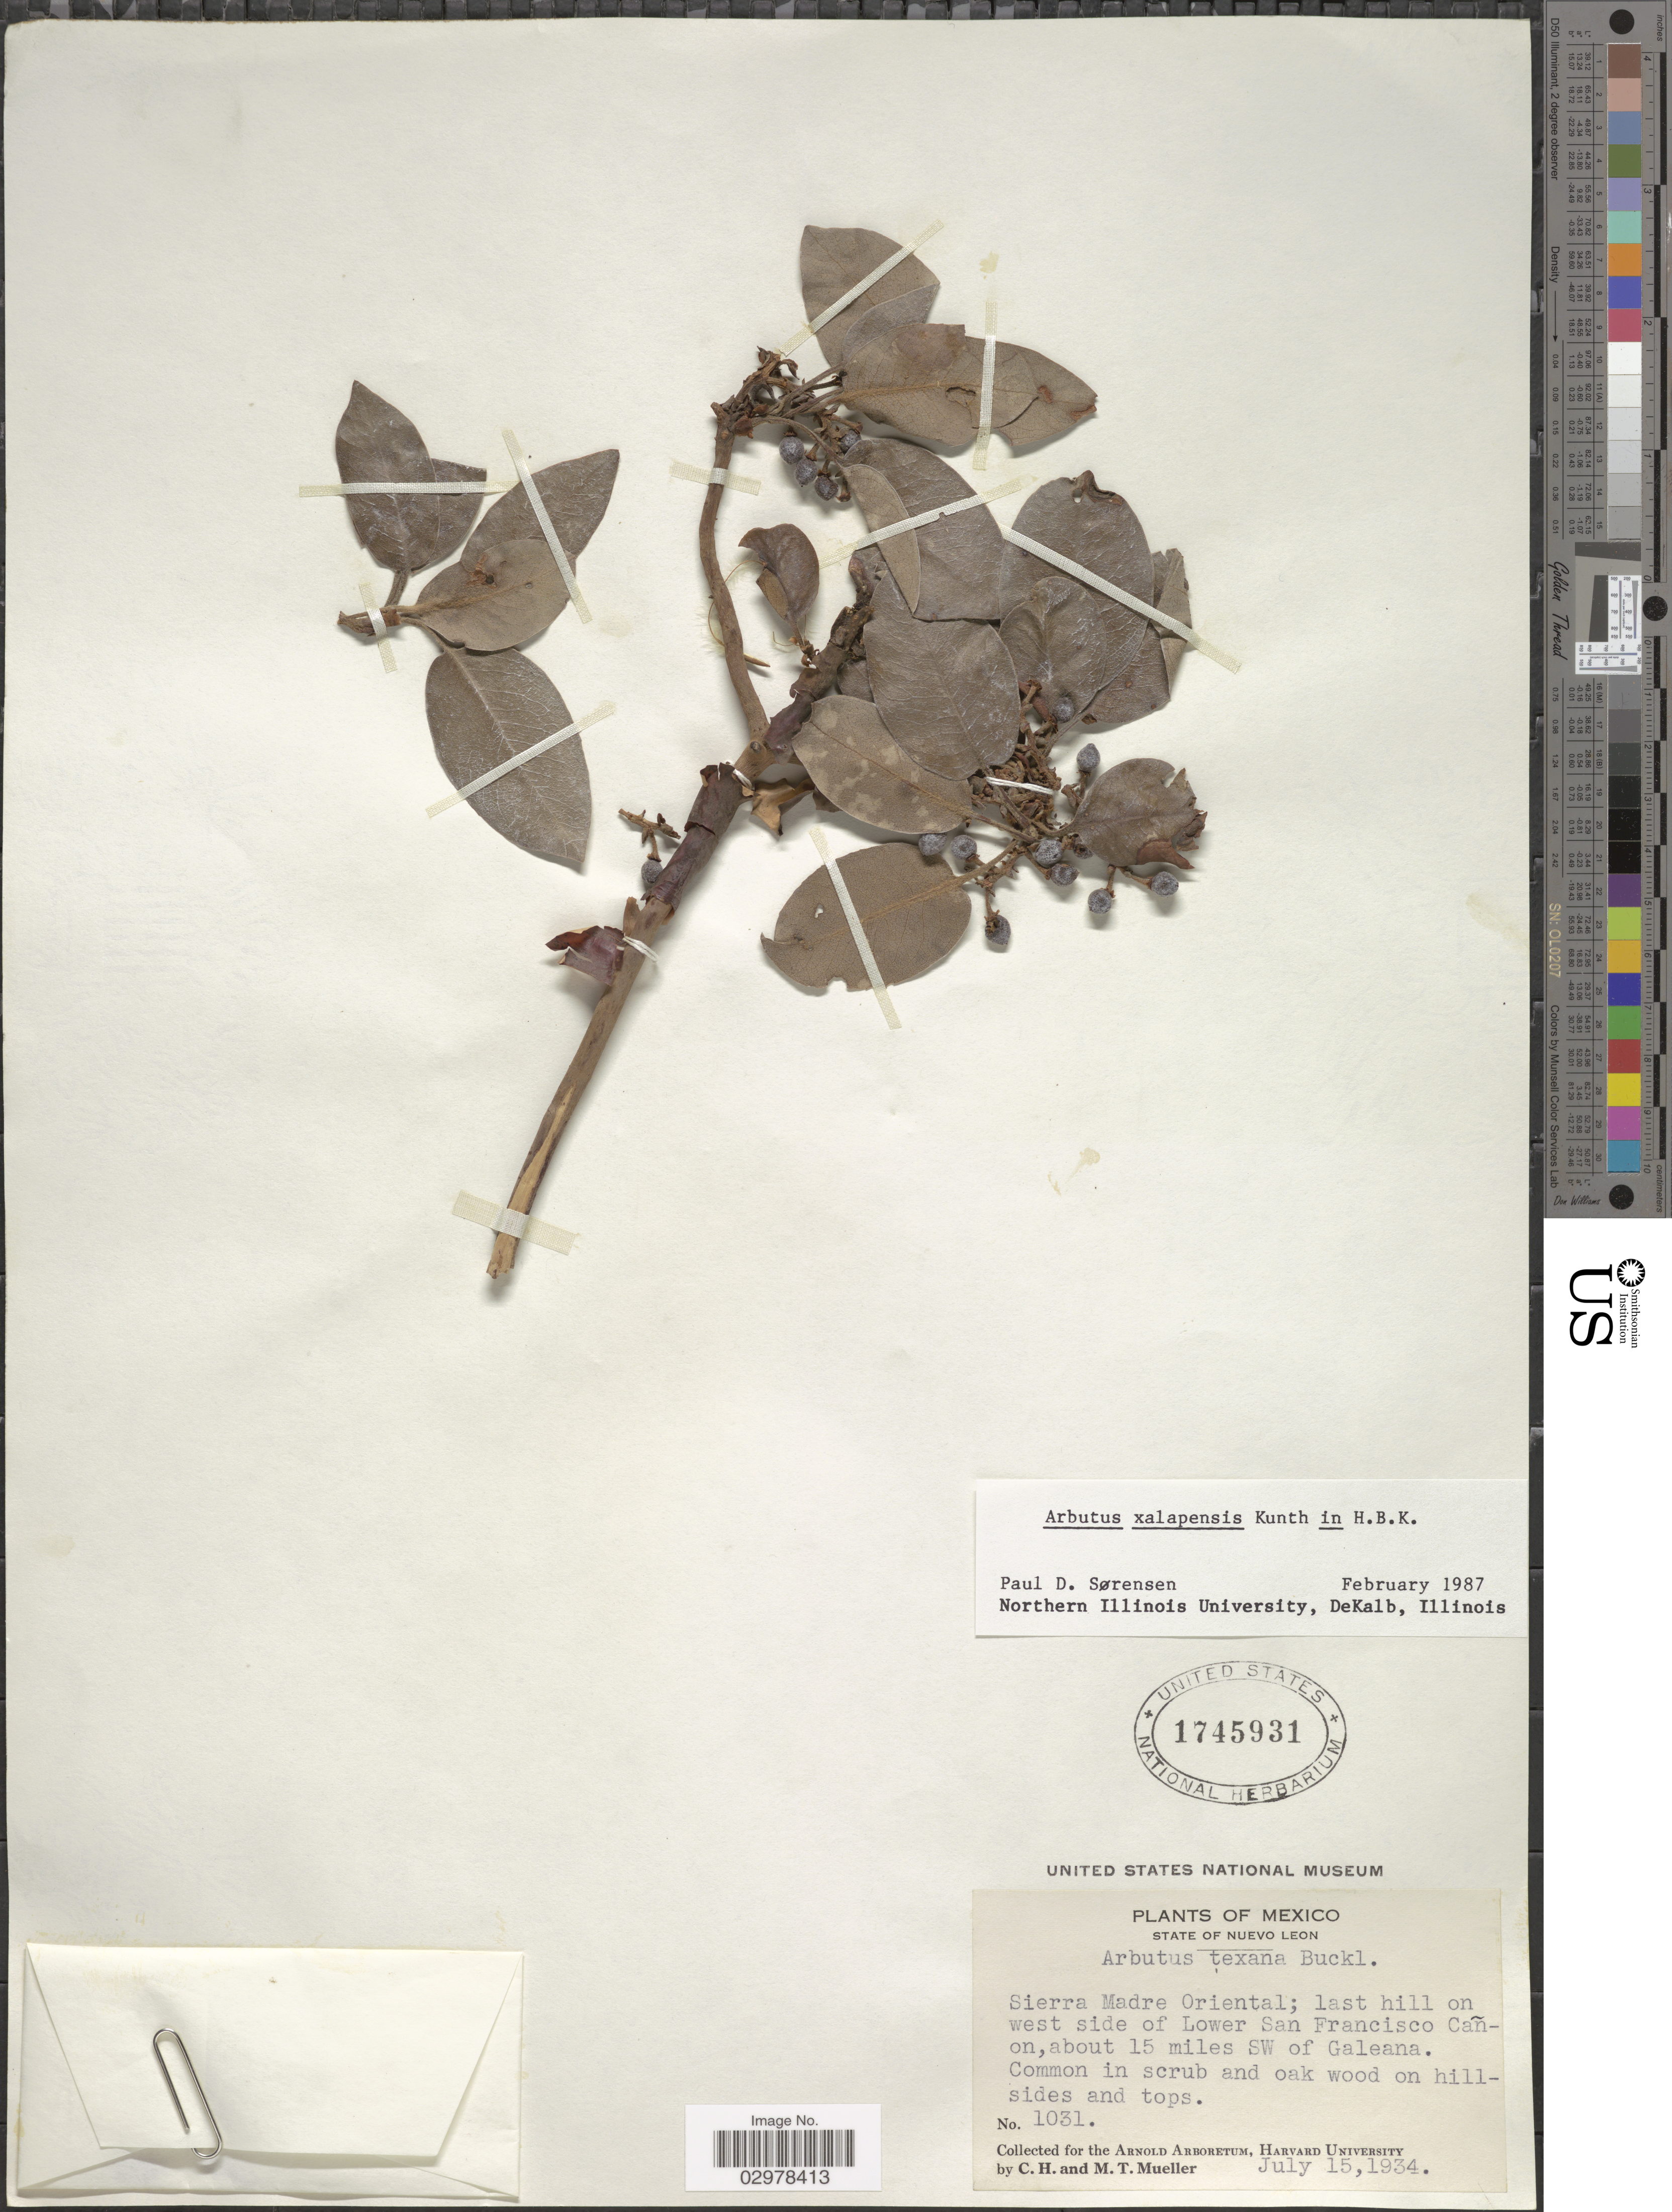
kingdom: Plantae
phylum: Tracheophyta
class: Magnoliopsida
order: Ericales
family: Ericaceae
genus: Arbutus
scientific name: Arbutus xalapensis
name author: Kunth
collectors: C. H. Mueller & M. Mueller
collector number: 1031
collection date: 1934-07-15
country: Mexico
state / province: Nuevo León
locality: Sierra Madre Oriental, last hill on west side of Lower San Francisco Cañon, about 15 miles SW of Galeana.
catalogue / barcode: US 1745931